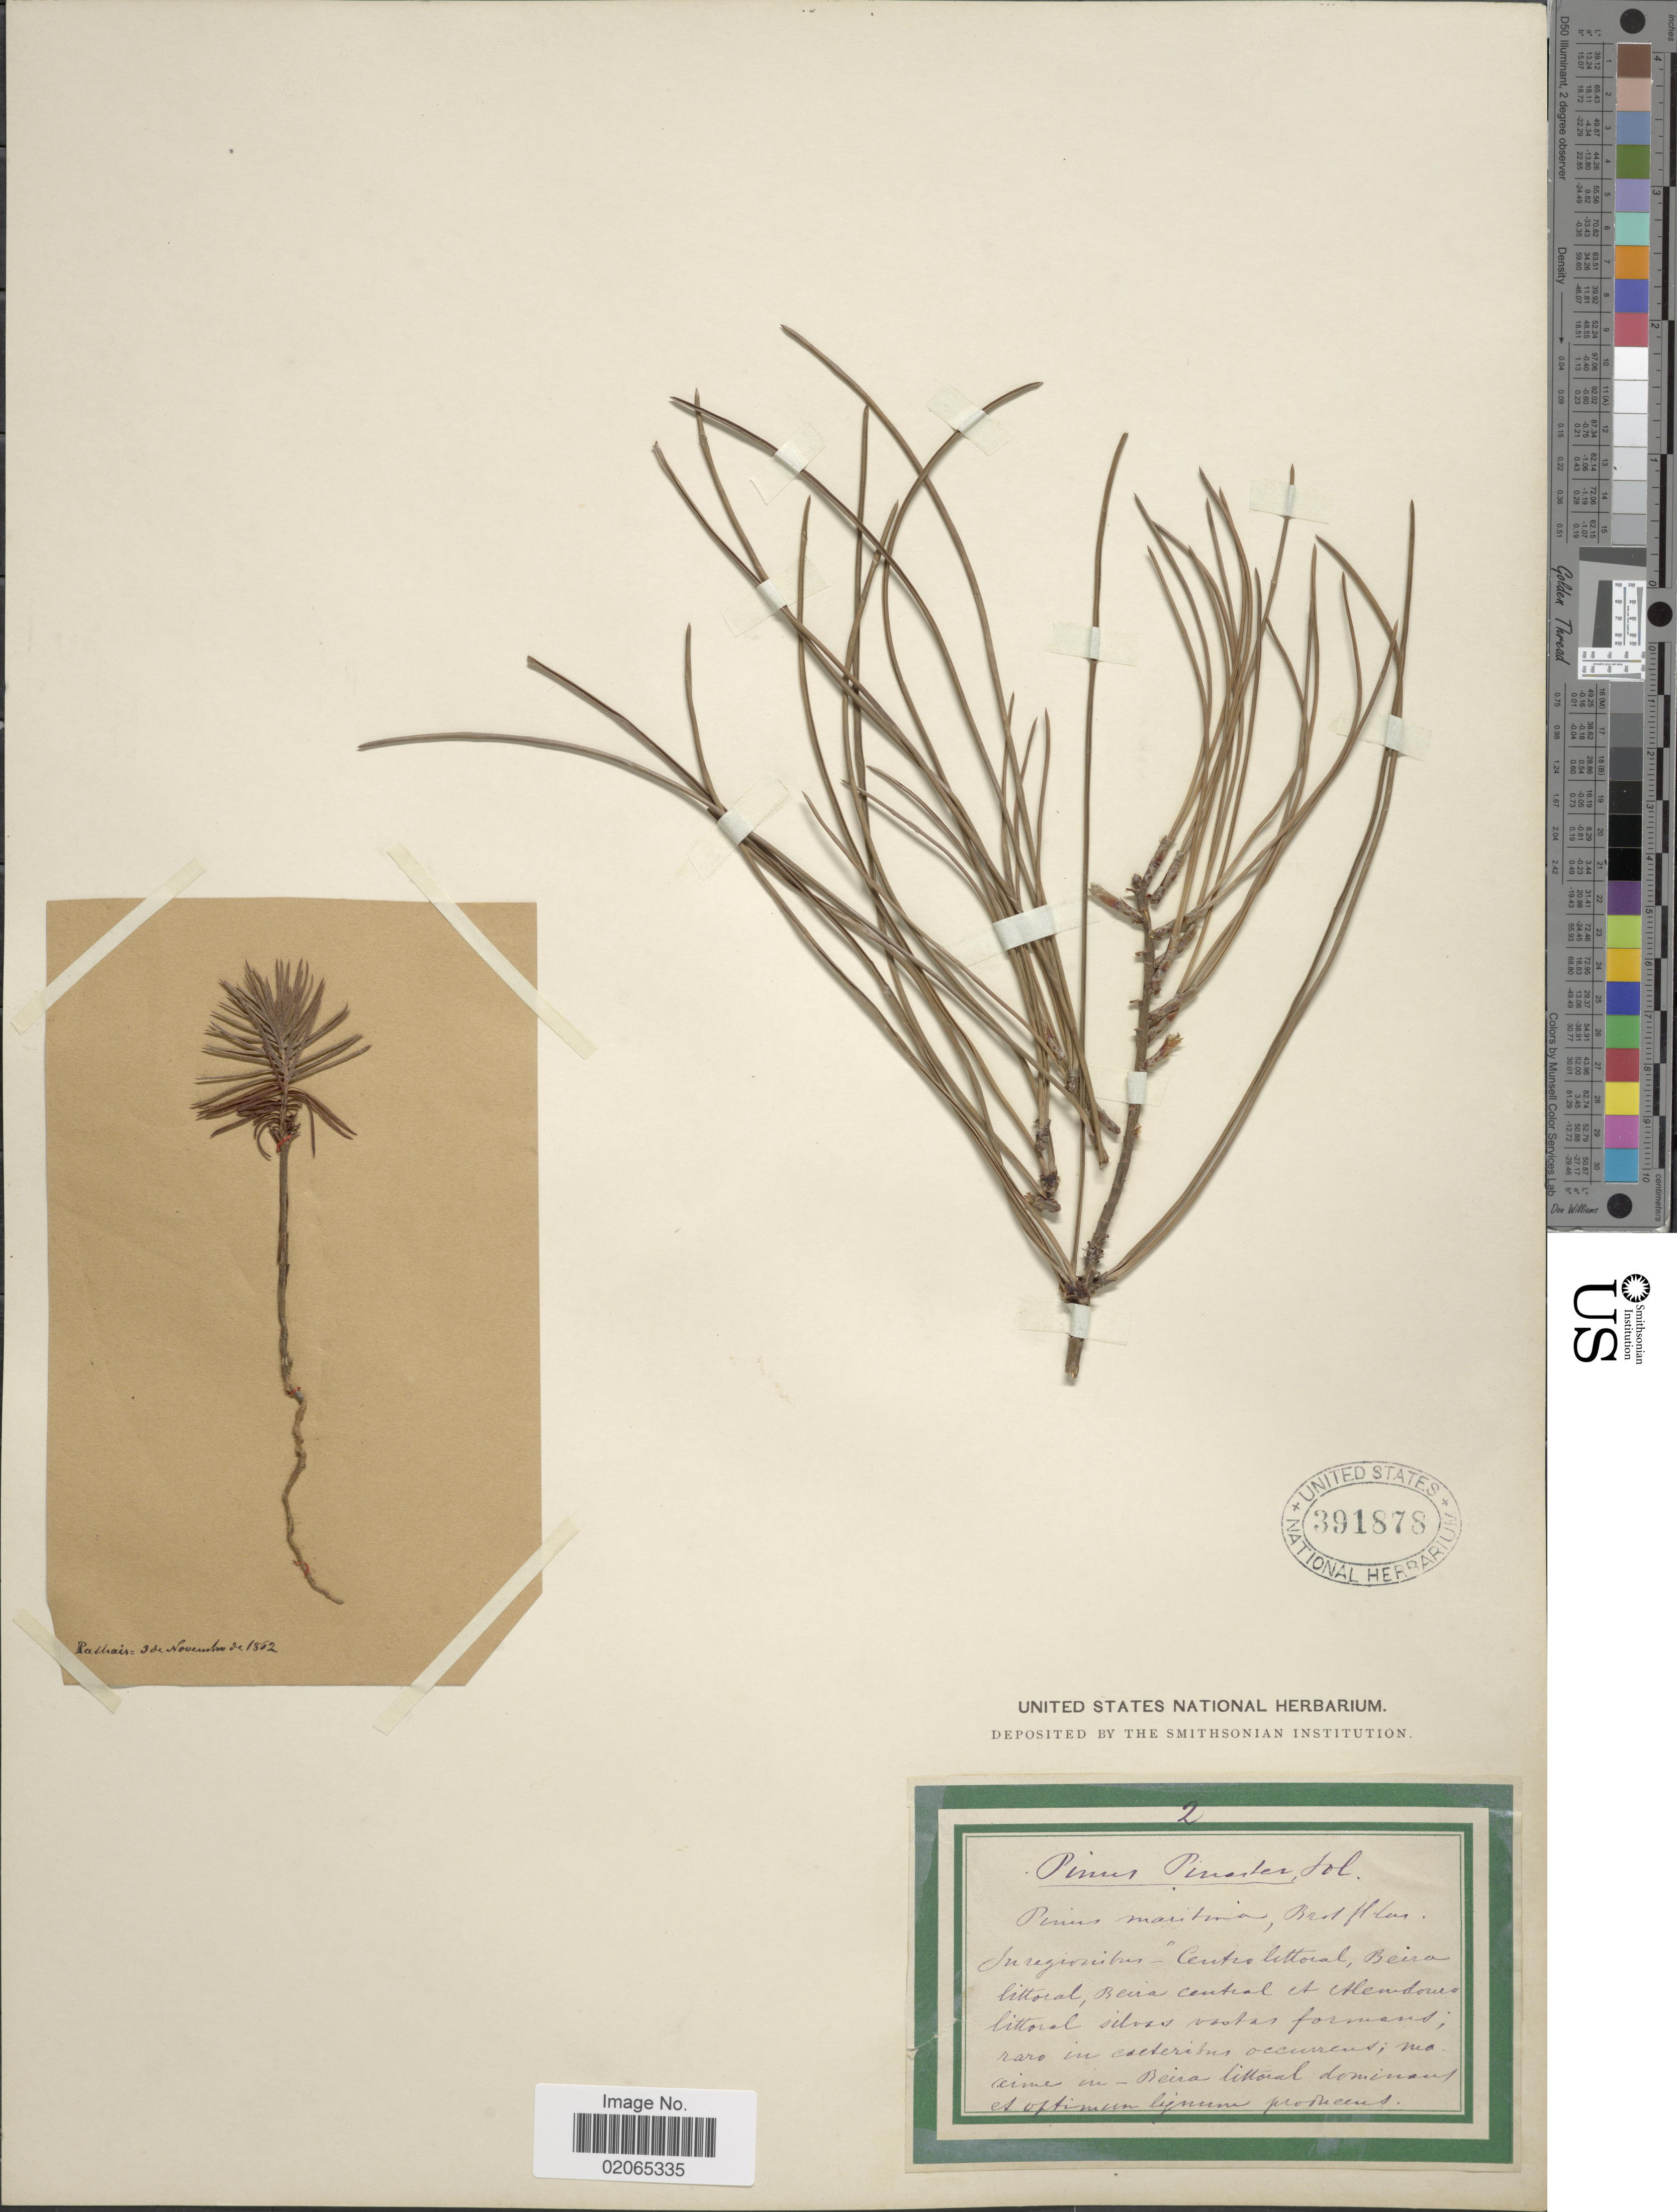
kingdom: Plantae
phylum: Tracheophyta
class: Pinopsida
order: Pinales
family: Pinaceae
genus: Pinus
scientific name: Pinus pinaster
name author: Aiton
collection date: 1862-11-03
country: Portugal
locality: Palhais.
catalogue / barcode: US 391878